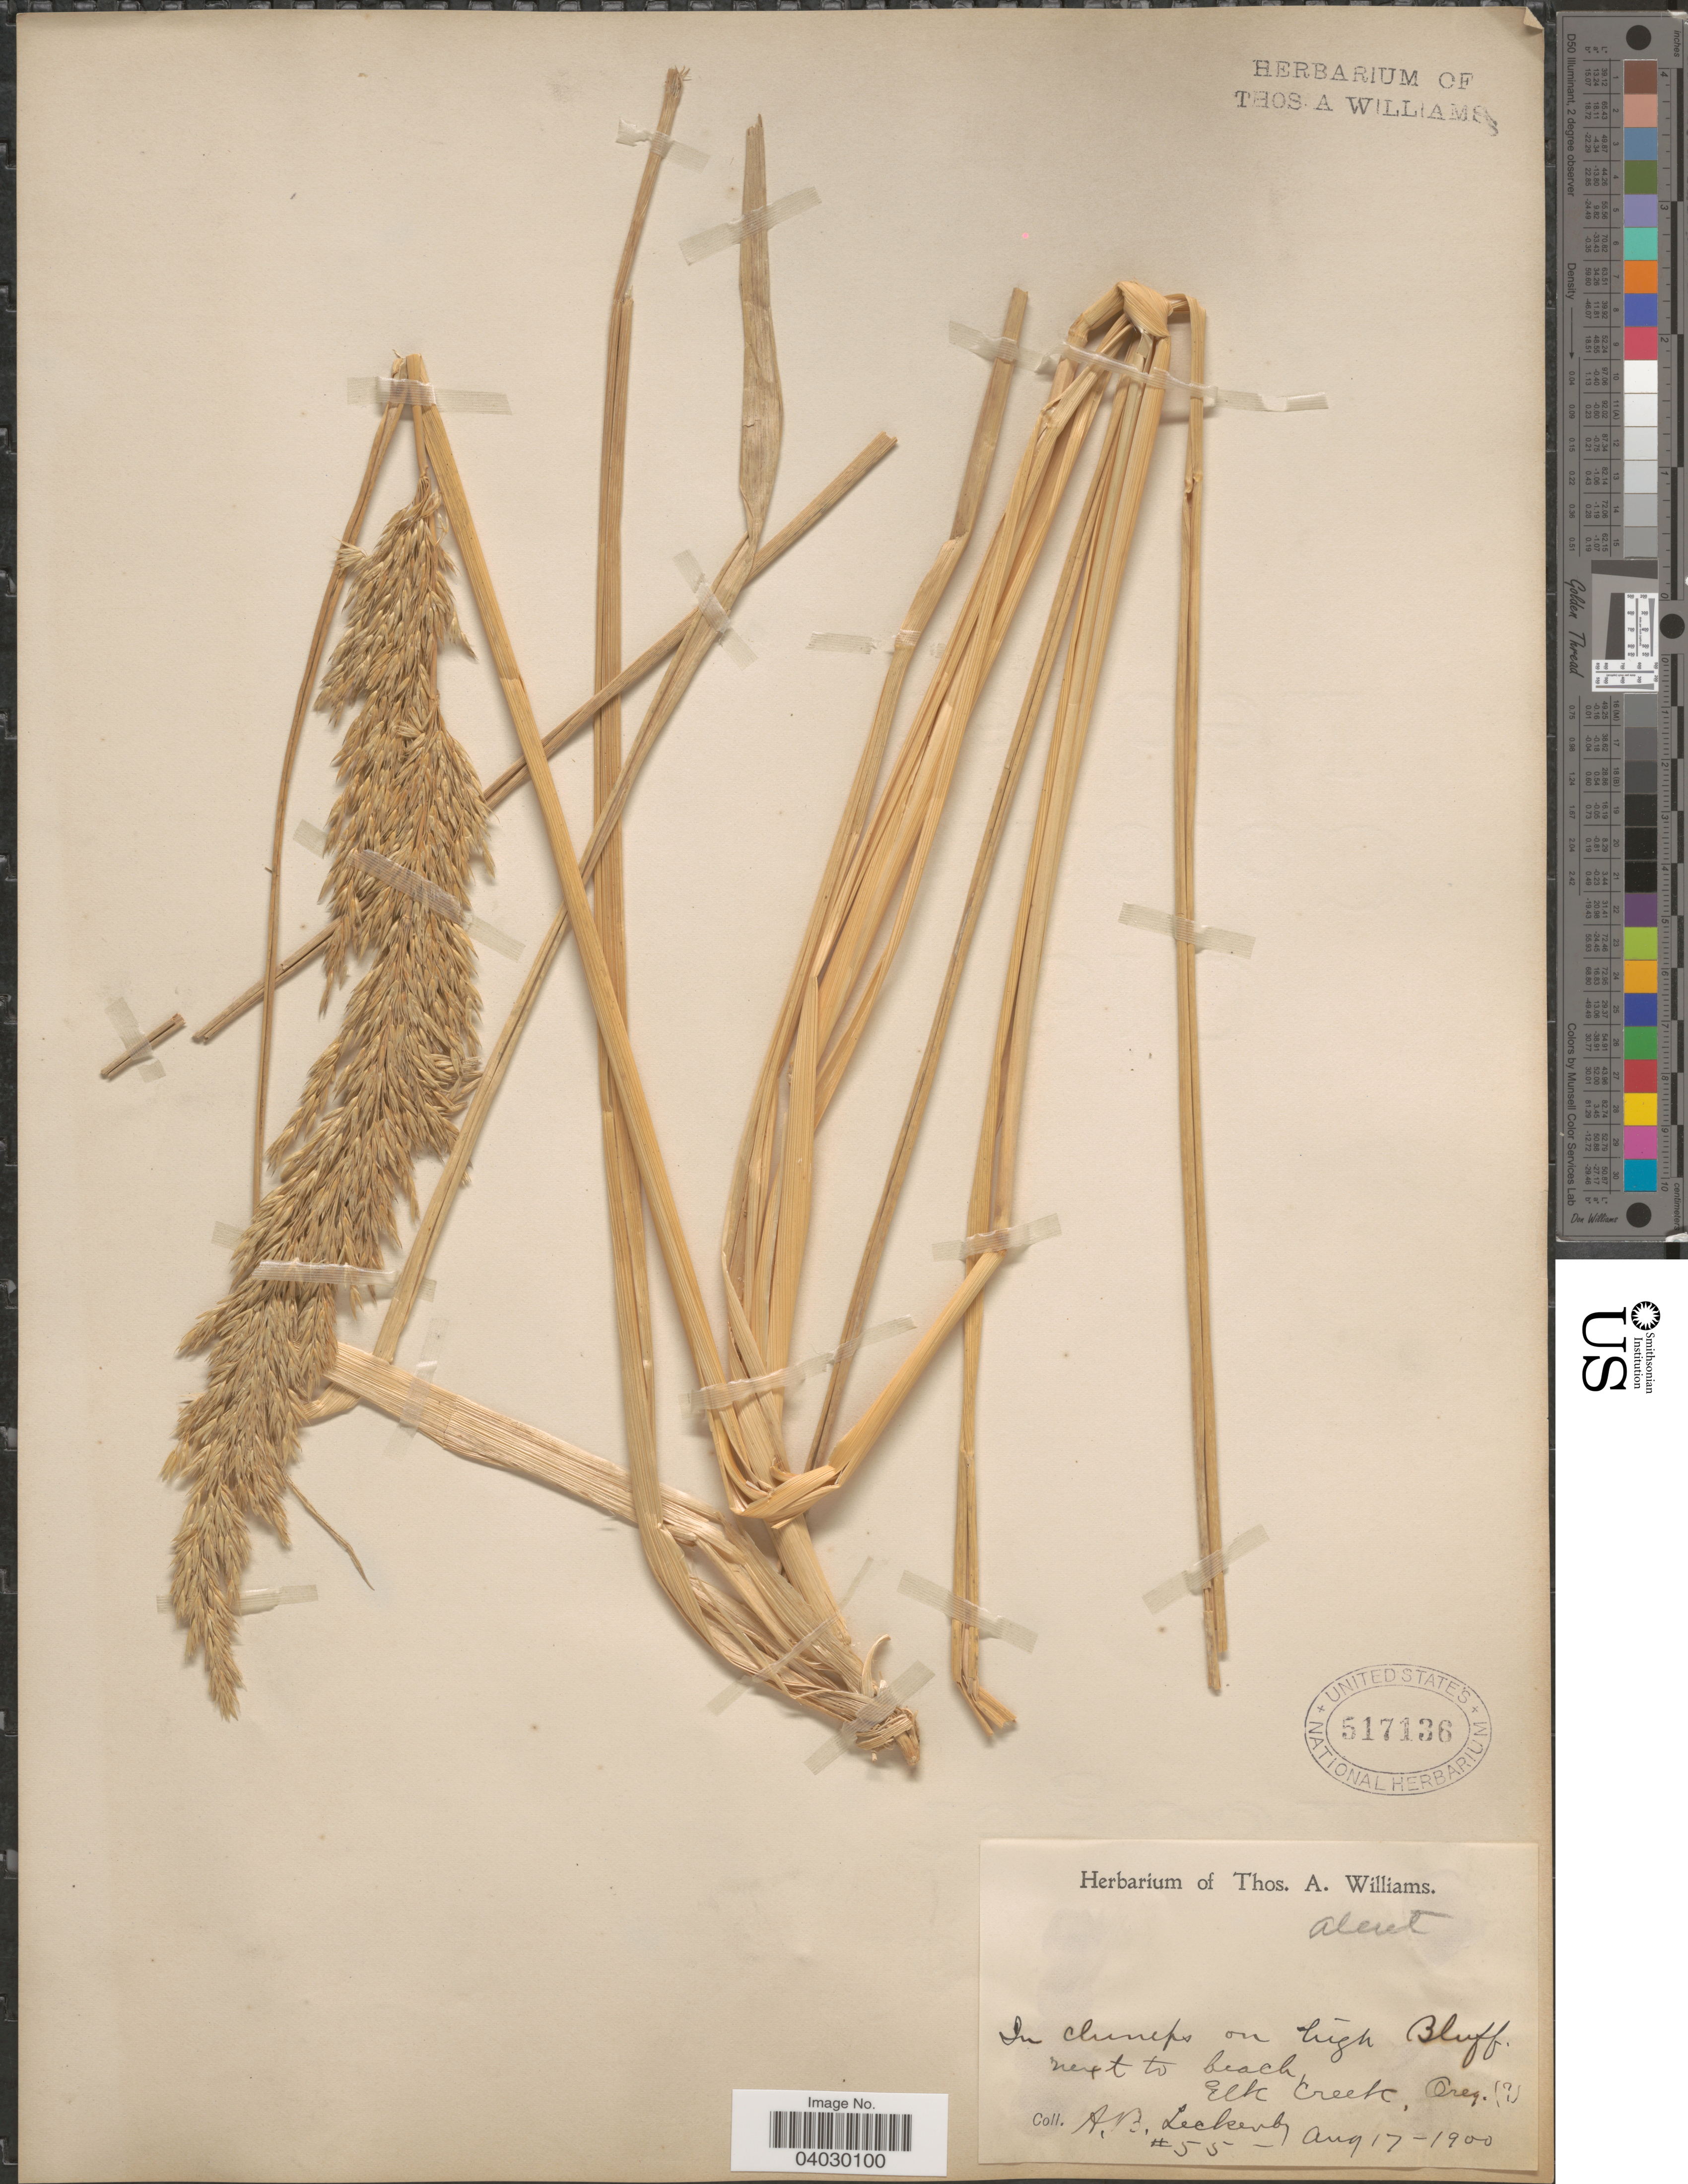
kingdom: Plantae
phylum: Tracheophyta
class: Liliopsida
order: Poales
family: Poaceae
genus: Calamagrostis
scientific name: Calamagrostis nutkaensis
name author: (J. Presl) Steud.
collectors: A. Leckenby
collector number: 55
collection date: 1900-08-17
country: United States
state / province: Oregon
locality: Elk Creek.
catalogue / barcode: US 517136